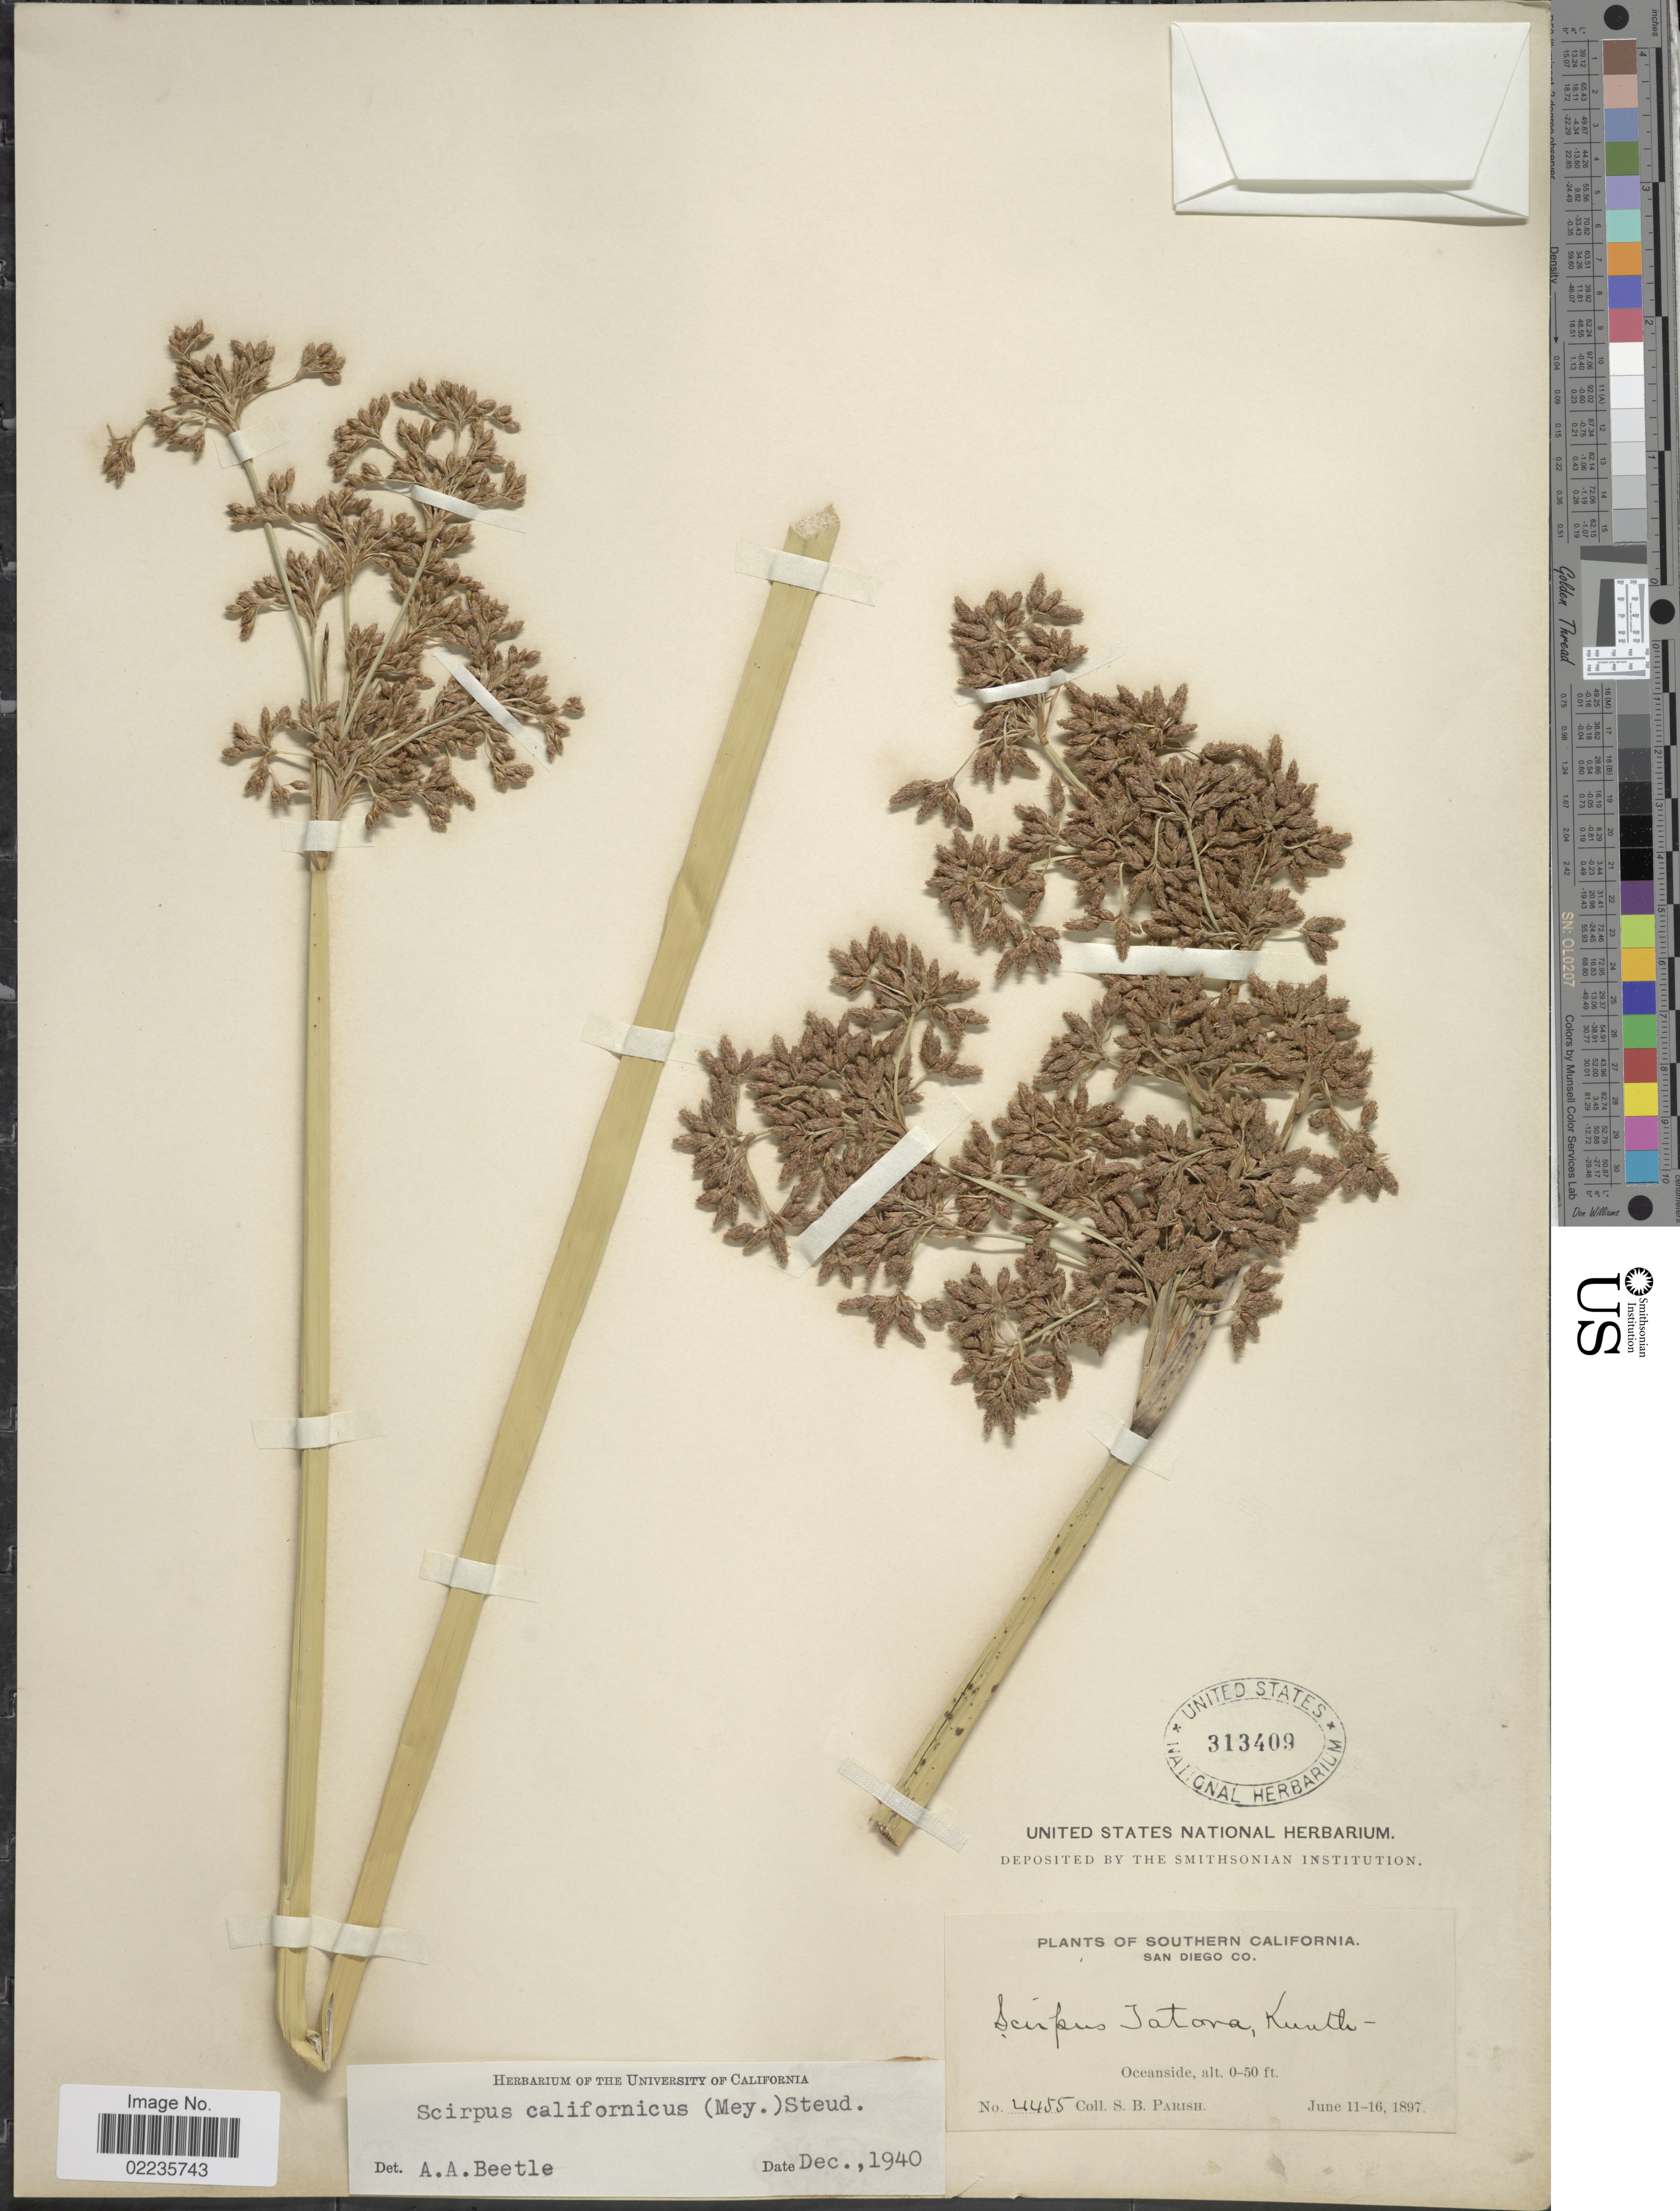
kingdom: Plantae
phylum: Tracheophyta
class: Liliopsida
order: Poales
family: Cyperaceae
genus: Schoenoplectus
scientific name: Schoenoplectus californicus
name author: (C.A. Mey.) Soják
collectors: S. B. Parish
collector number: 4455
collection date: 1897-06-11/1897-06-16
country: United States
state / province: California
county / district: San Diego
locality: Southern California, San Diego Co., Oceanside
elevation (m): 0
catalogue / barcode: US 313409